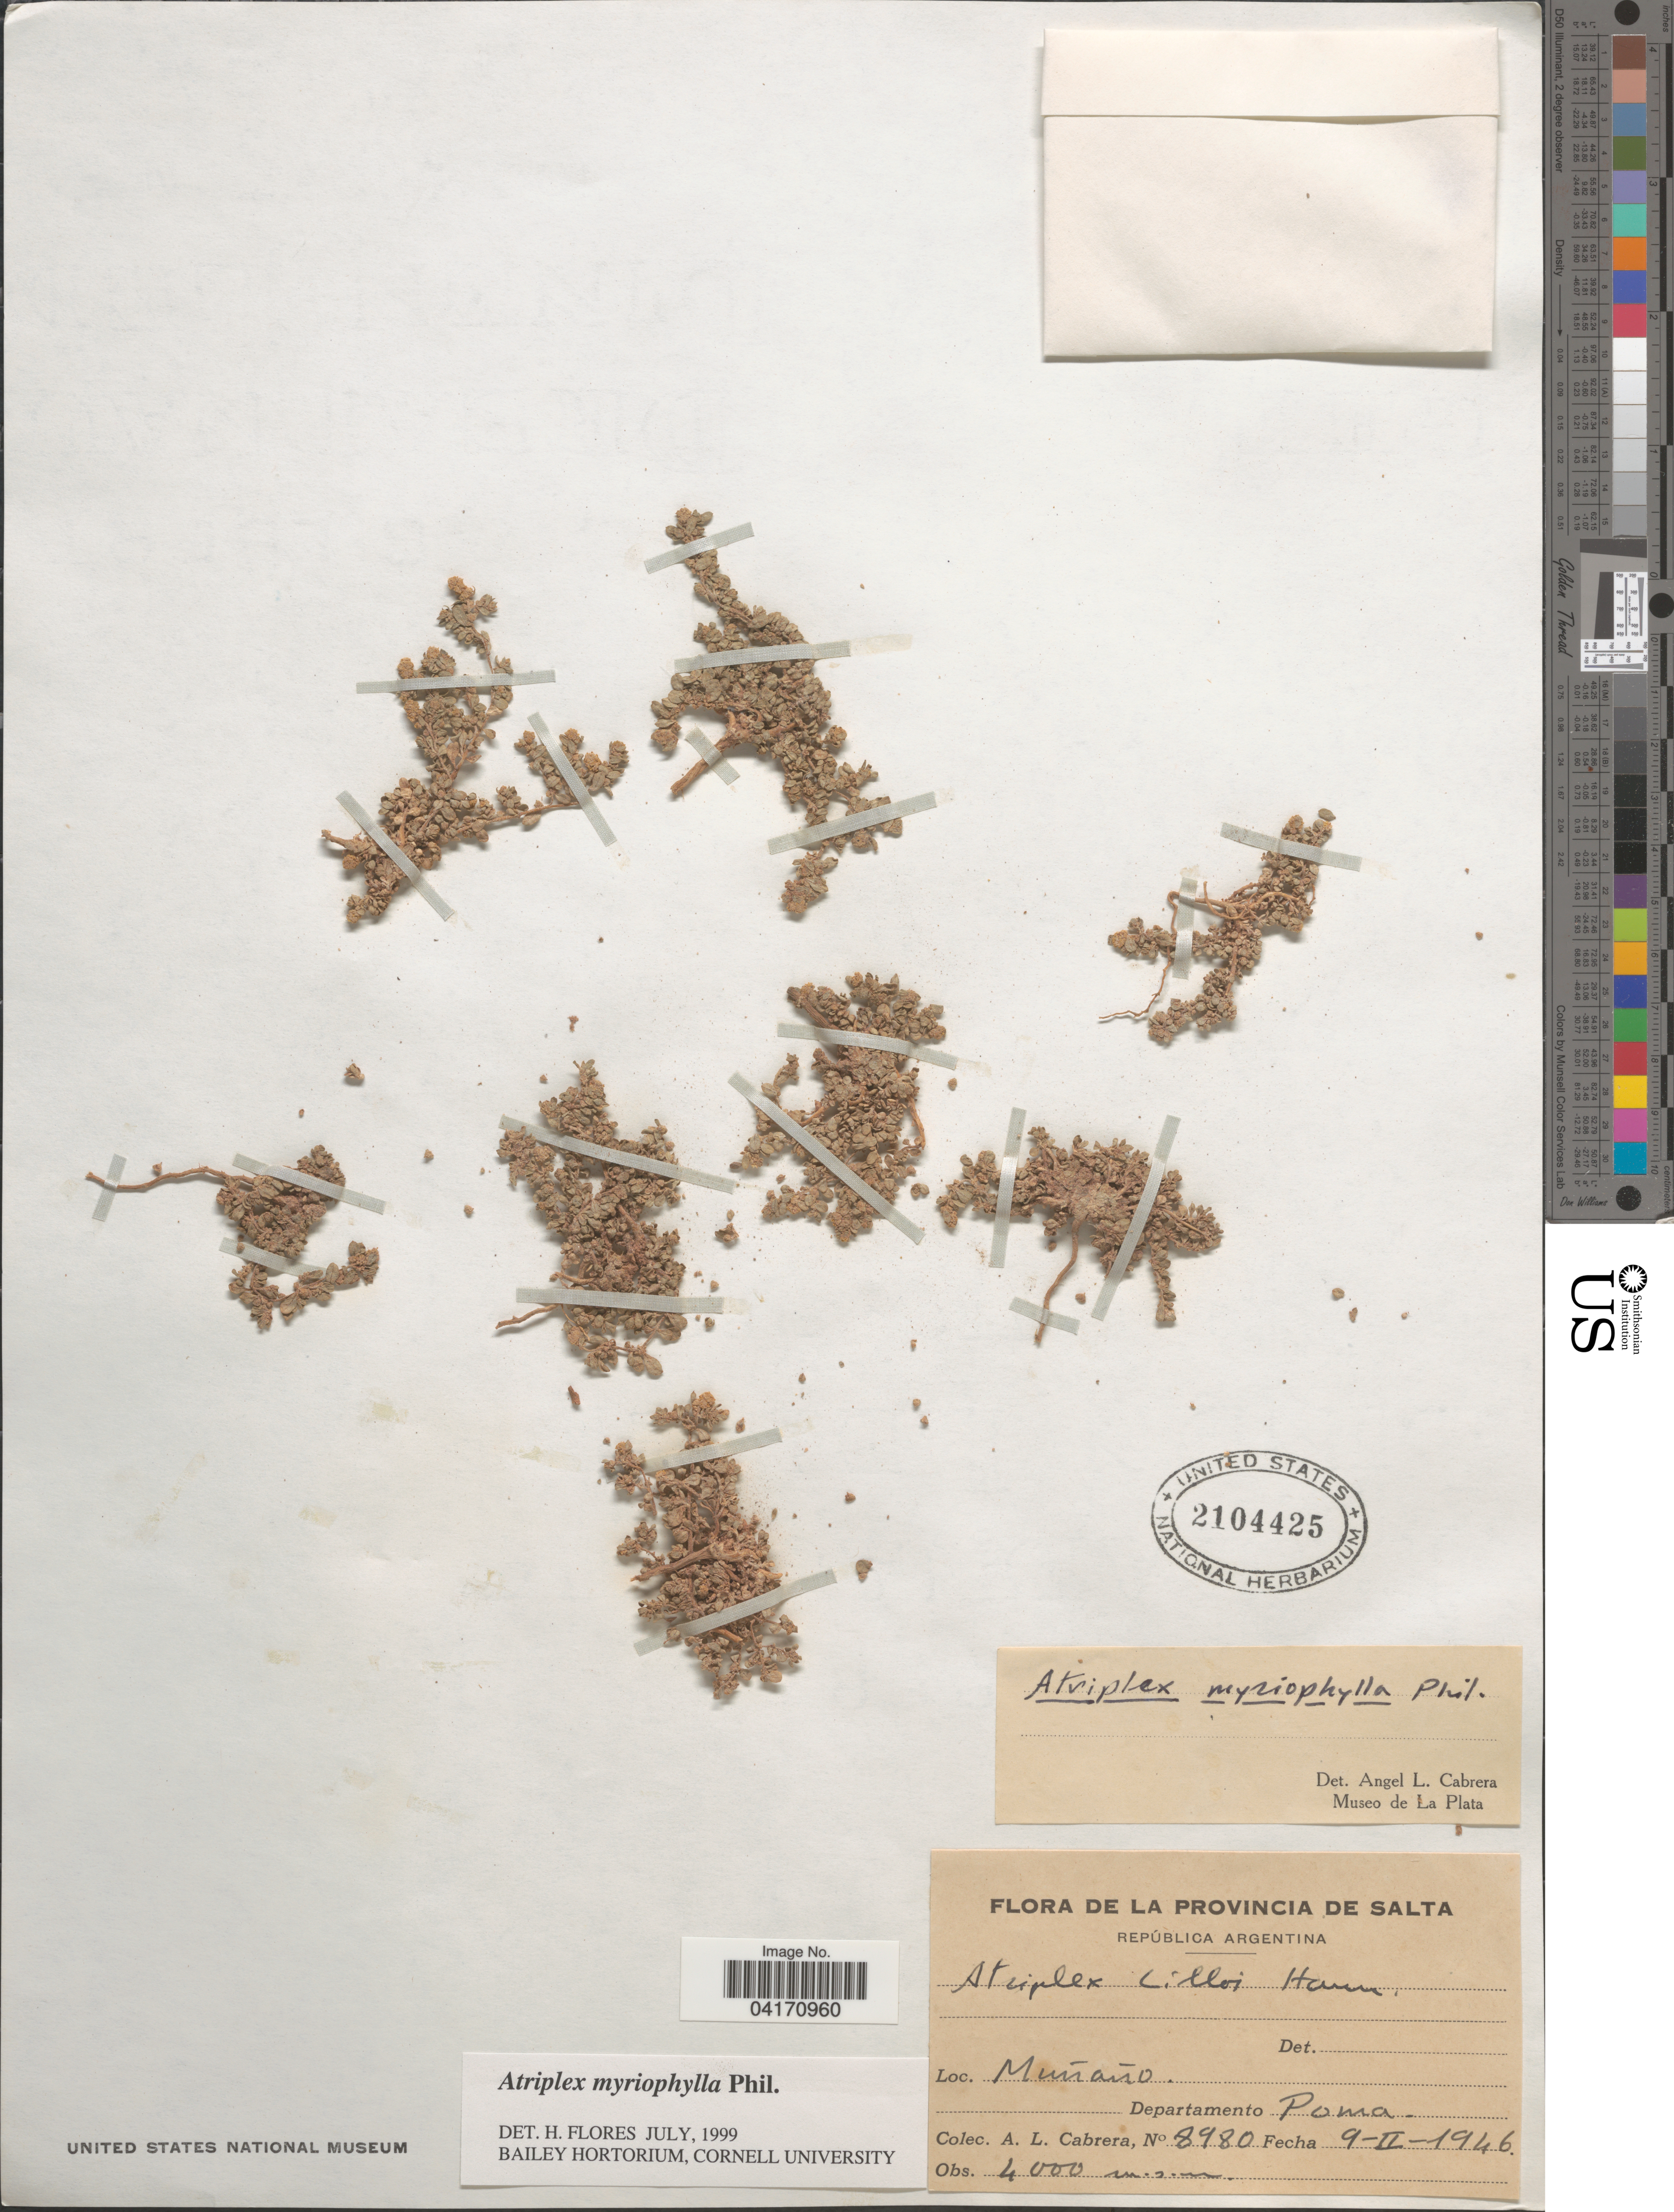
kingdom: Plantae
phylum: Tracheophyta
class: Magnoliopsida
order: Caryophyllales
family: Amaranthaceae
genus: Atriplex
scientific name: Atriplex myriophylla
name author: Phil.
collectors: A. L. Cabrera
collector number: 8980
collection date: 1946-02-09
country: Argentina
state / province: Salta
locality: Muñaño. Departamento Poma.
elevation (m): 4000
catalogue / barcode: US 2104425